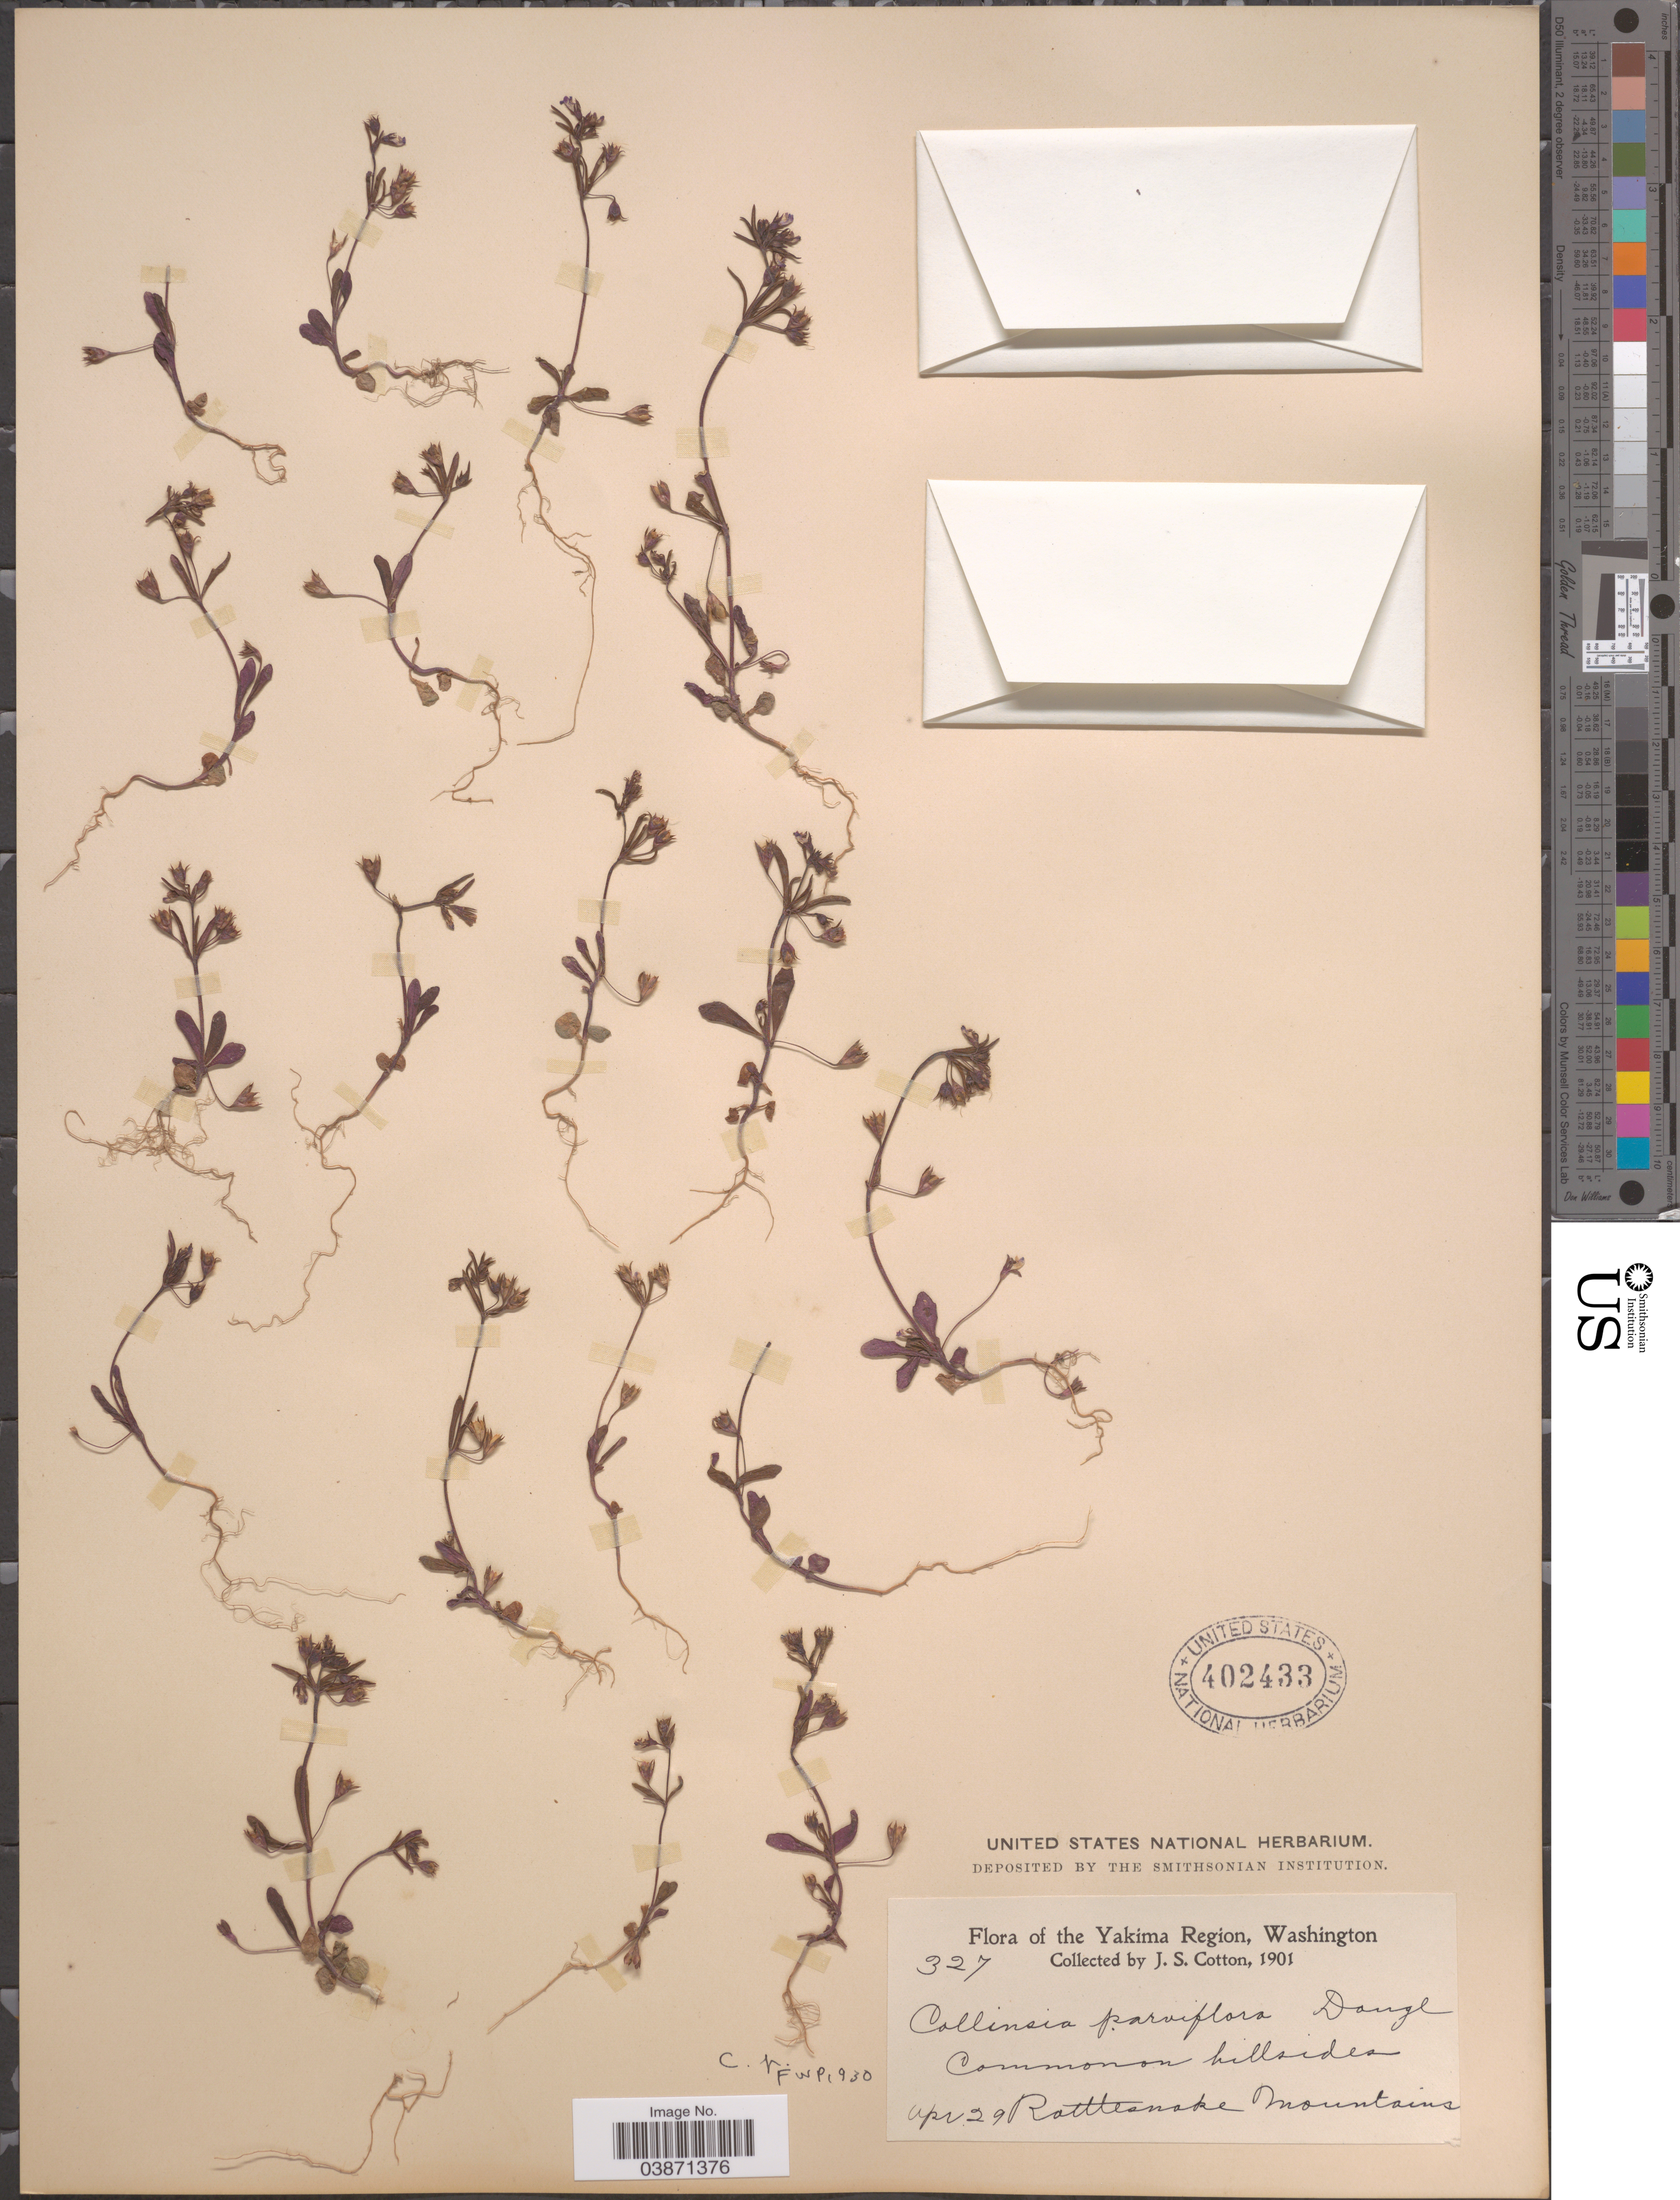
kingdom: Plantae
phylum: Tracheophyta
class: Magnoliopsida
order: Lamiales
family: Plantaginaceae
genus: Collinsia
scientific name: Collinsia parviflora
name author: Douglas ex Lindl.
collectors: J. S. Cotton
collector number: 327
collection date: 1901-04-29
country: United States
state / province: Washington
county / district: Yakima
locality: The Yakima Region, Rattlesnake Mountains.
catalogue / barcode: US 402433